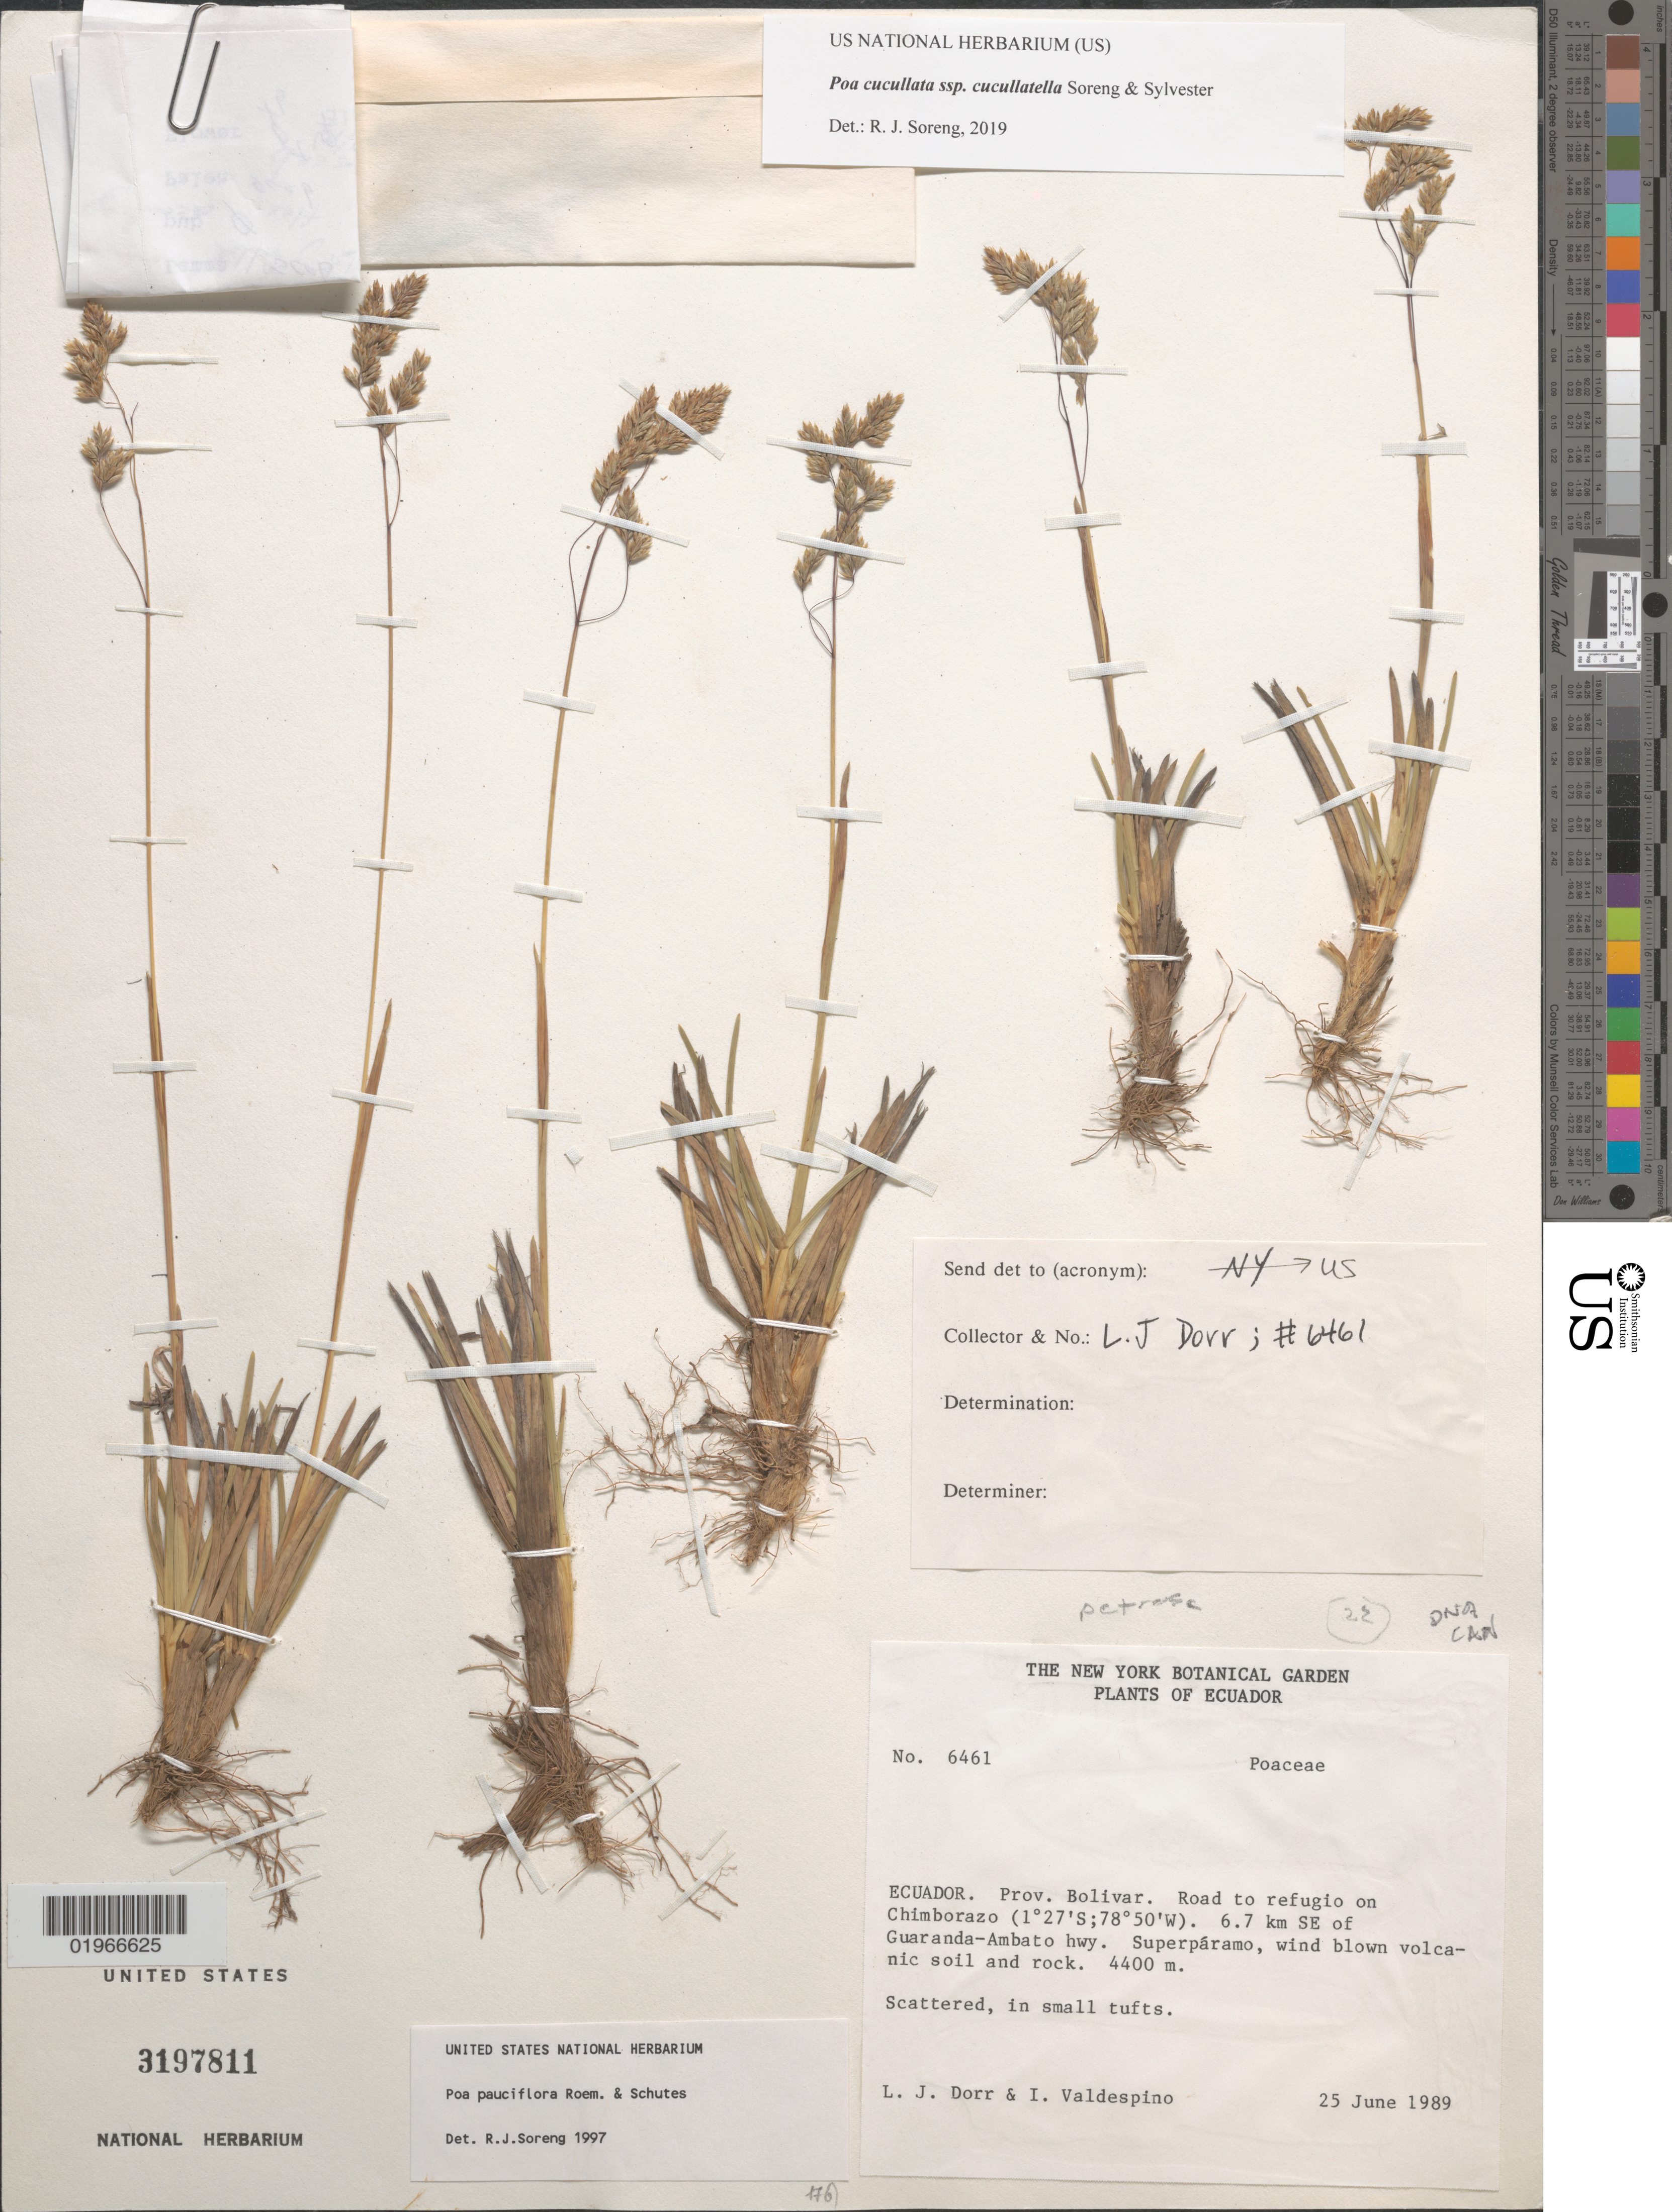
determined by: Soreng, Robert J., Research Associate (BOT), Smithsonian Institution - National Museum of Natural History (UNITED STATES)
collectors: L. J. Dorr & I. Valdespinio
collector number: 6461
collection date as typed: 25 June 1989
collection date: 1989-06-25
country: Ecuador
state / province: Bolivar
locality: Road to refugio on Chimborazo. 6.7 km SE of Guaranda-Ambato hwy.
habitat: Superparamo, wind blown volcanic soil and rock.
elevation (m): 4400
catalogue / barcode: US 3197811